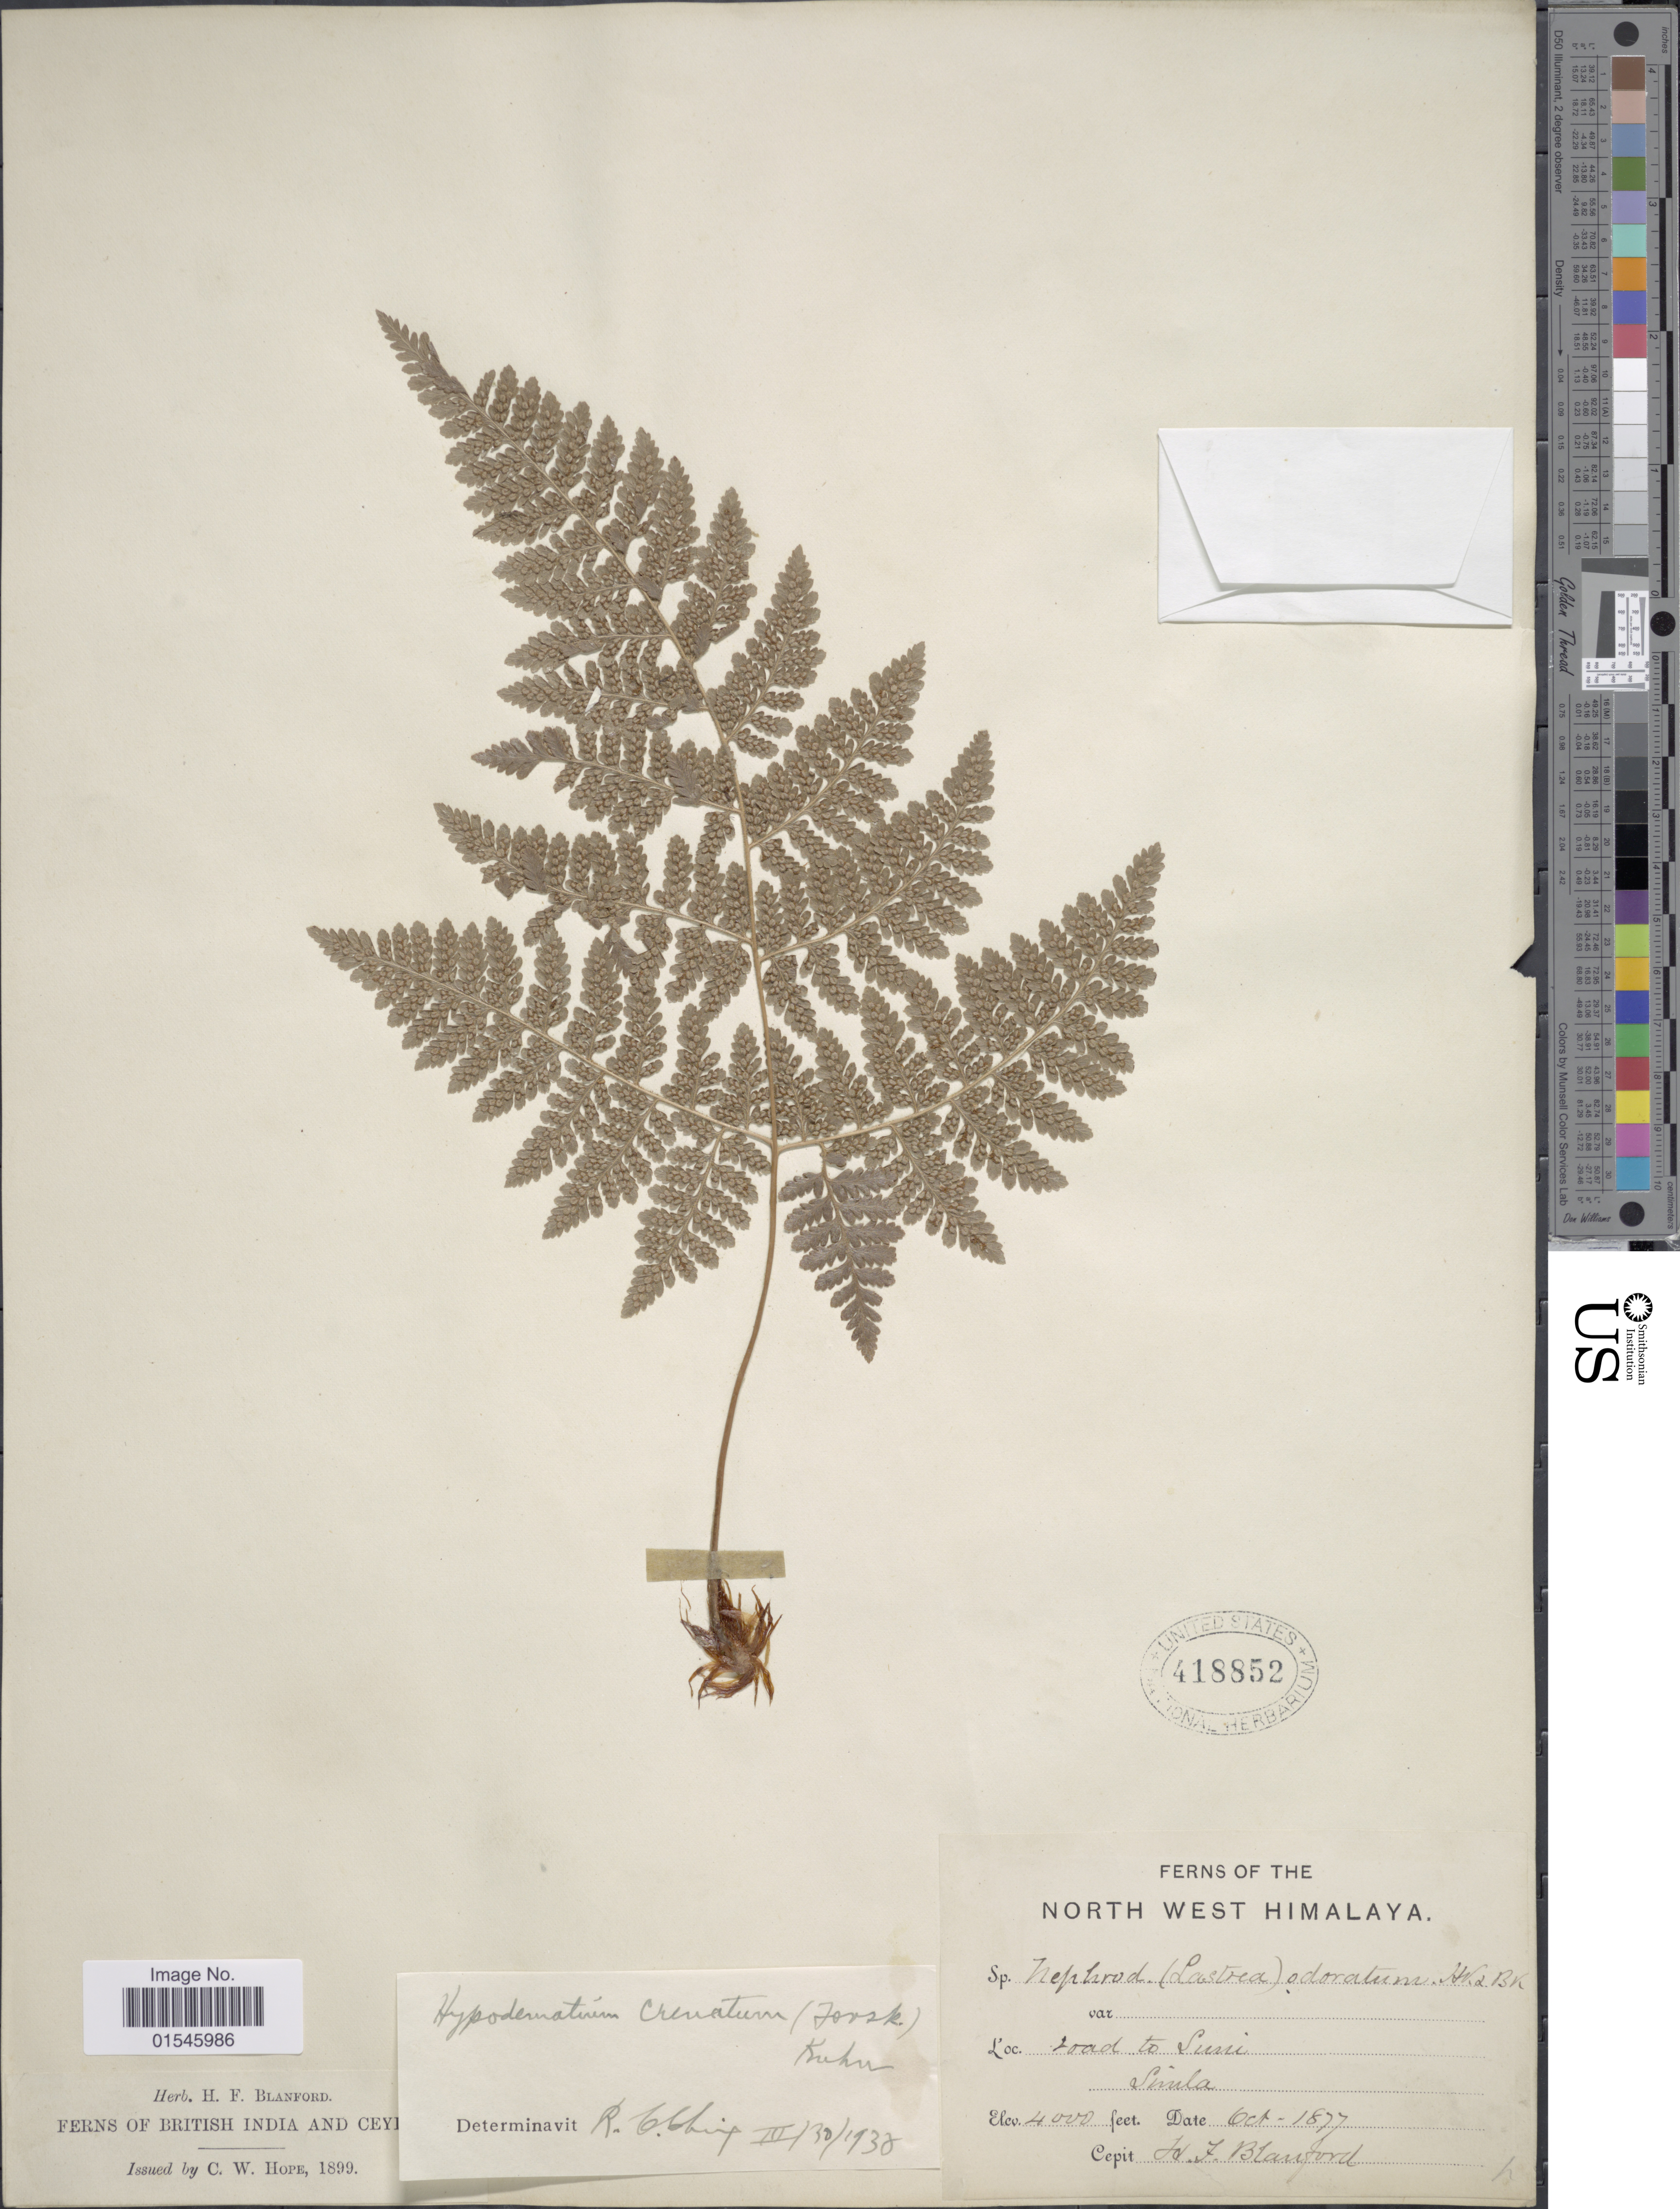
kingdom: Plantae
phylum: Tracheophyta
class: Polypodiopsida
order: Polypodiales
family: Hypodematiaceae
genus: Hypodematium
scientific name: Hypodematium crenatum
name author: (Forssk.) Kuhn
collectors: H. Blanford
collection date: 1877-10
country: India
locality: British India and Ceylon, North West Himalaya, road to Luni, Simla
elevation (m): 1219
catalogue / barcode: US 418852